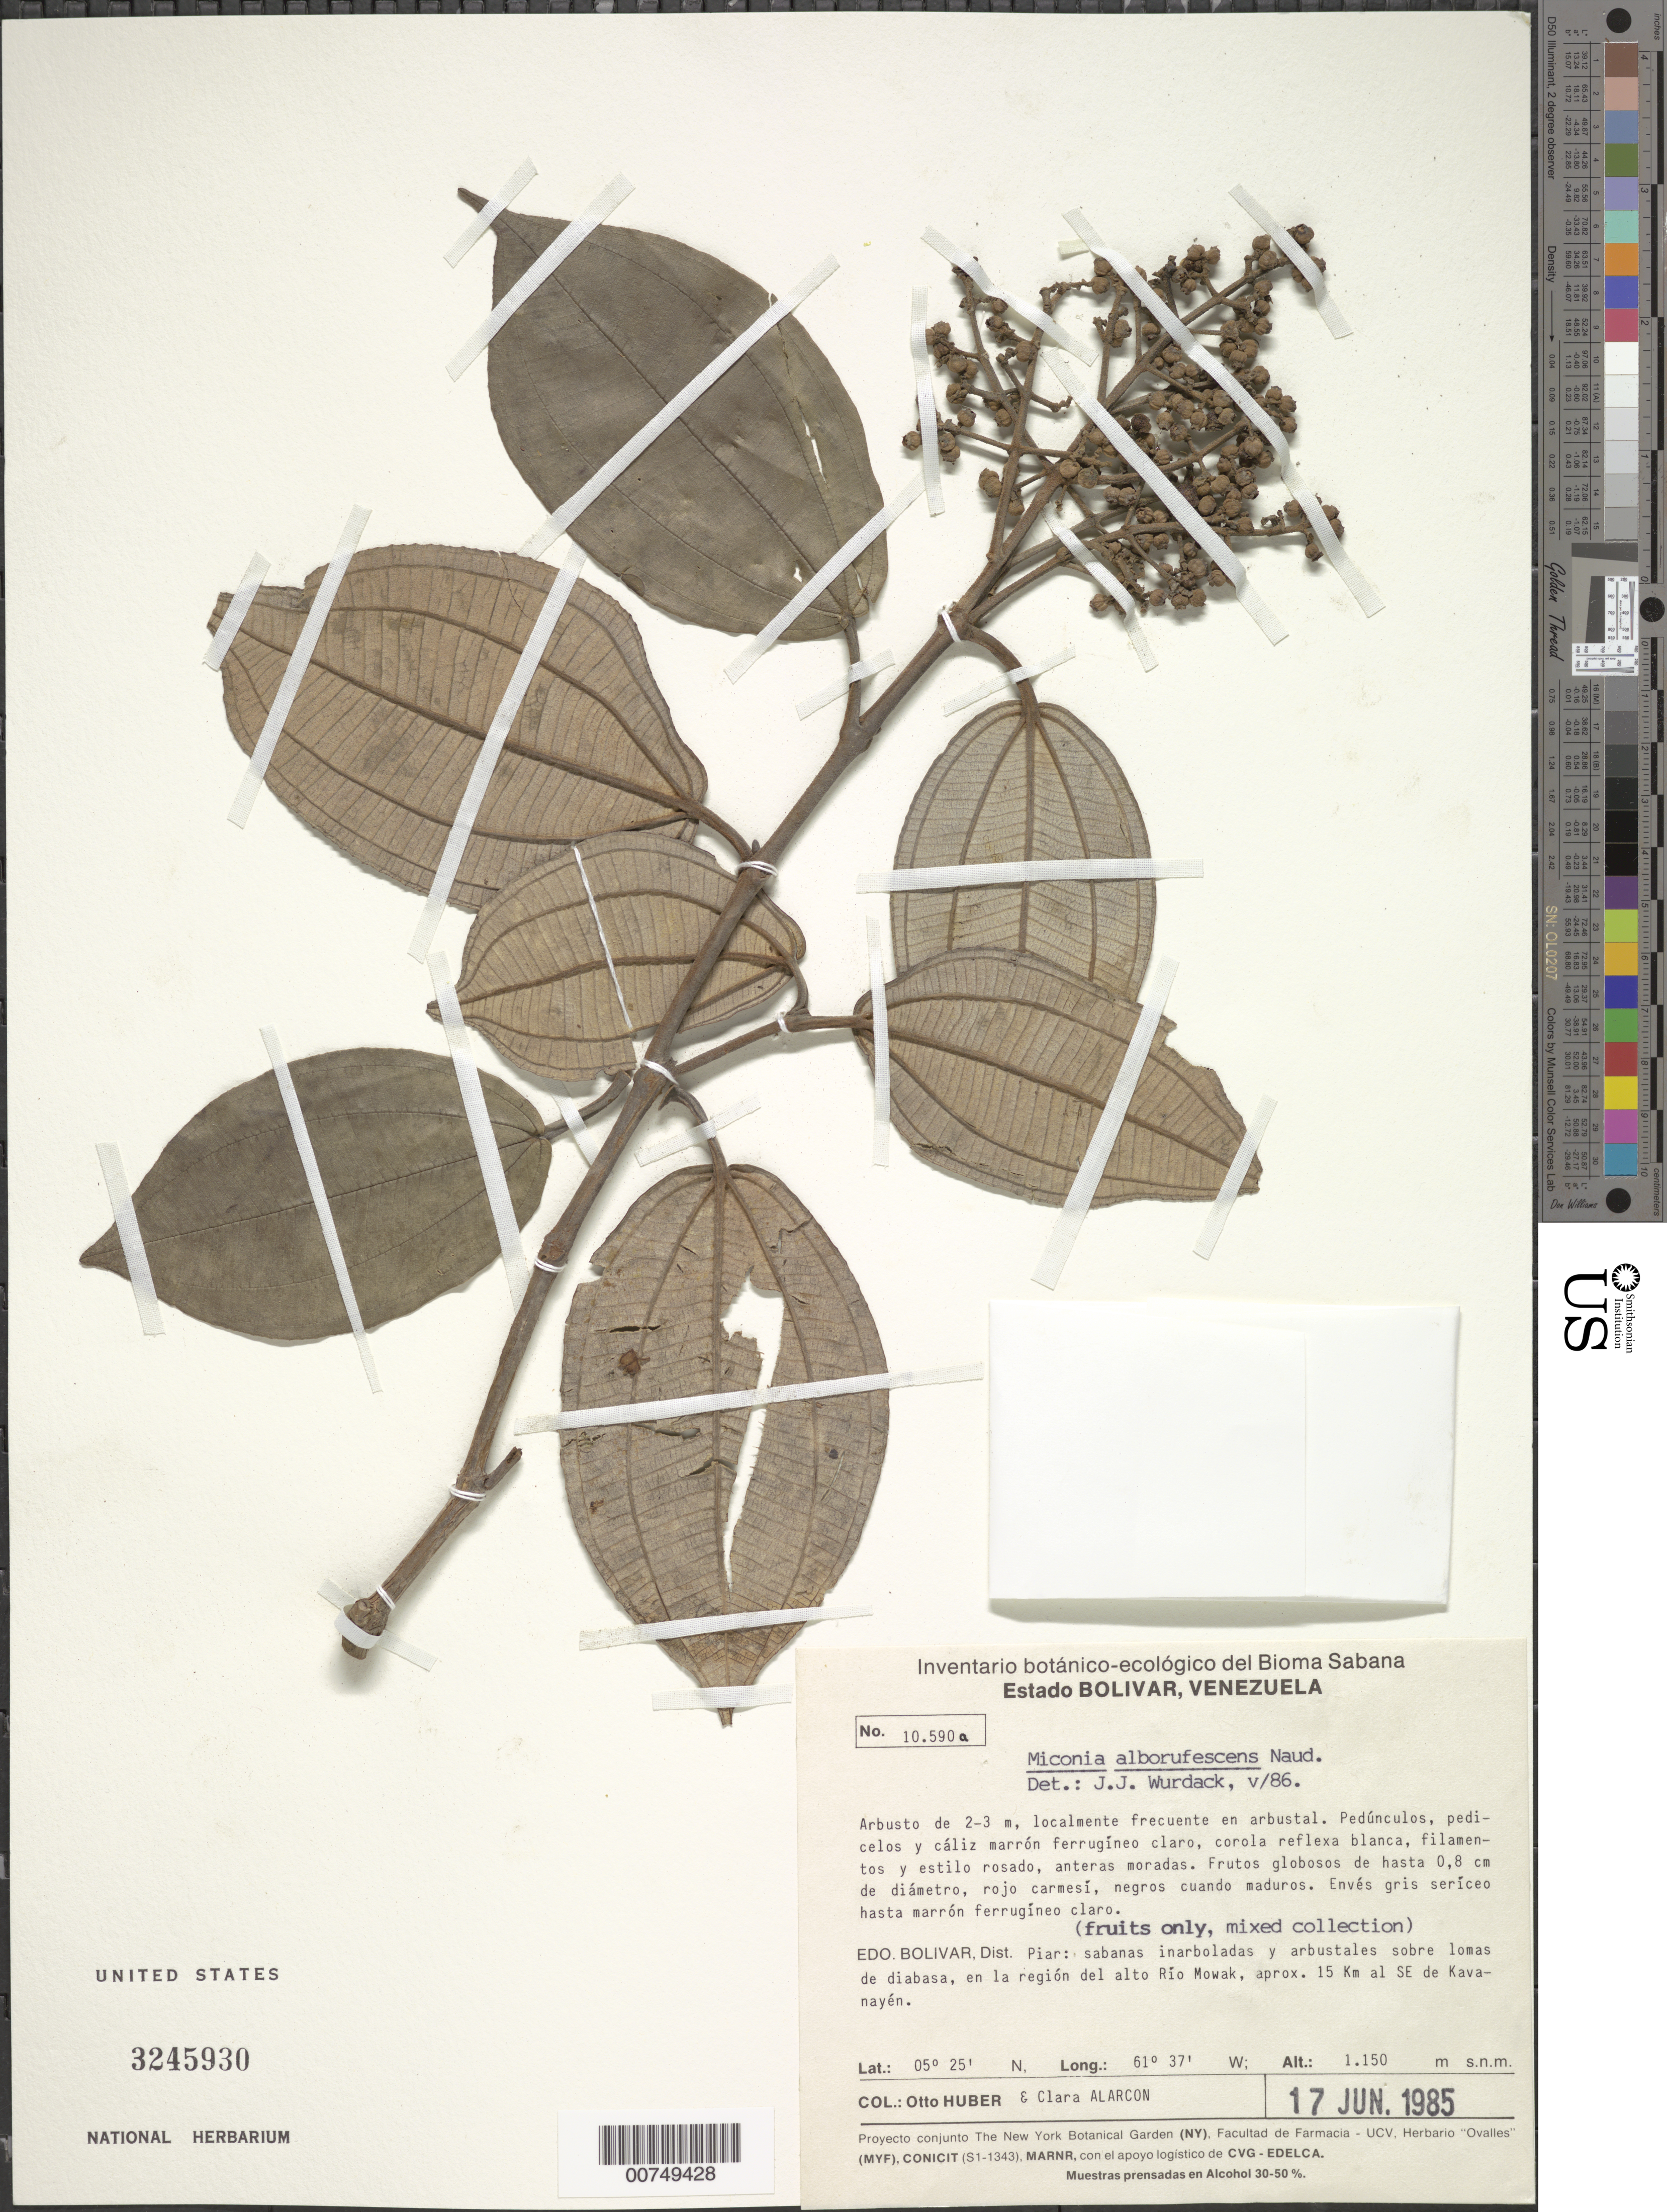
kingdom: Plantae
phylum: Tracheophyta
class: Magnoliopsida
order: Myrtales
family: Melastomataceae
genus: Miconia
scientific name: Miconia alborufescens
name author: Naudin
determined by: Wurdack, John J., (US), US (UNITED STATES)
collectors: O. Huber & C. Alarcon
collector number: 10590 a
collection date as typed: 17-Jun-85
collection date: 1985-06-17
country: Venezuela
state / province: Bolívar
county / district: Piar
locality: Alto Río Mowak, aprox 15 km al SE de Kavanyen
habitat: Sabanas inarboladas y arbustales sobre lomas de diabasa; en arbustal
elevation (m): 1150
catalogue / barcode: US 3245930